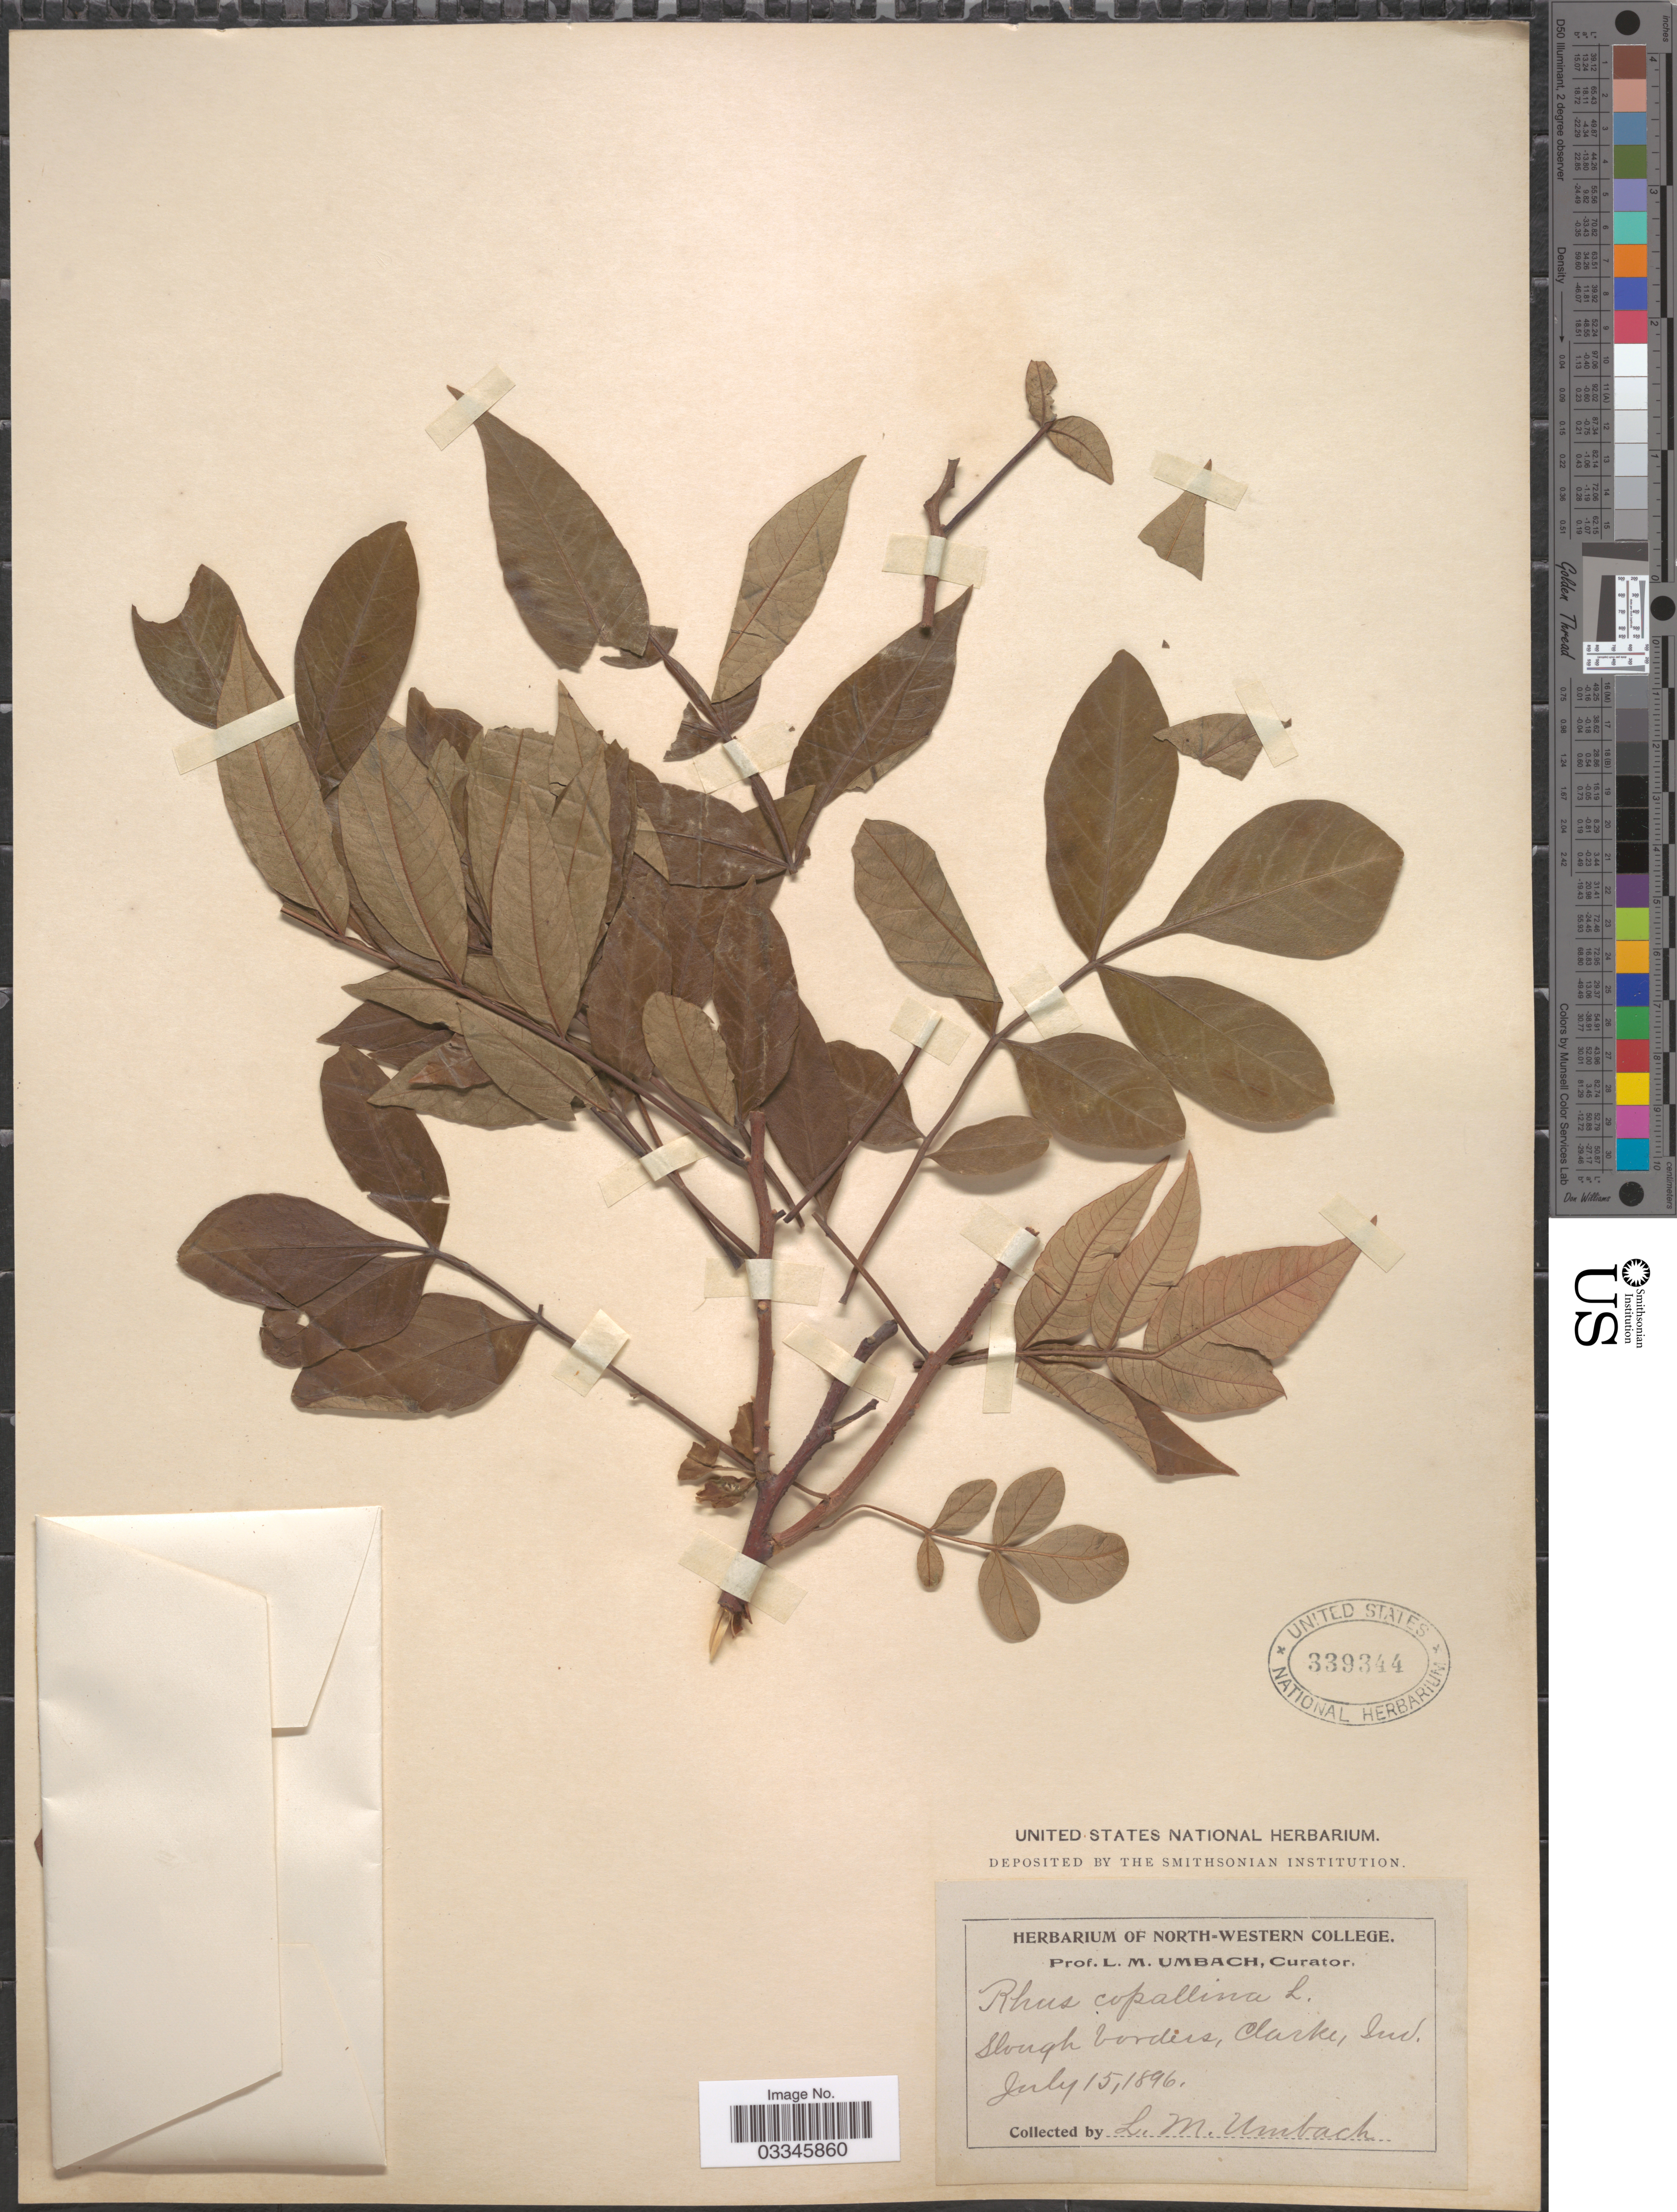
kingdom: Plantae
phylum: Tracheophyta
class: Magnoliopsida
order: Sapindales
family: Anacardiaceae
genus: Rhus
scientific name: Rhus copallinum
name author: L.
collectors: L. M. Umbach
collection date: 1896-07-15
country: United States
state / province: Indiana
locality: Clarke.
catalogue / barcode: US 339344